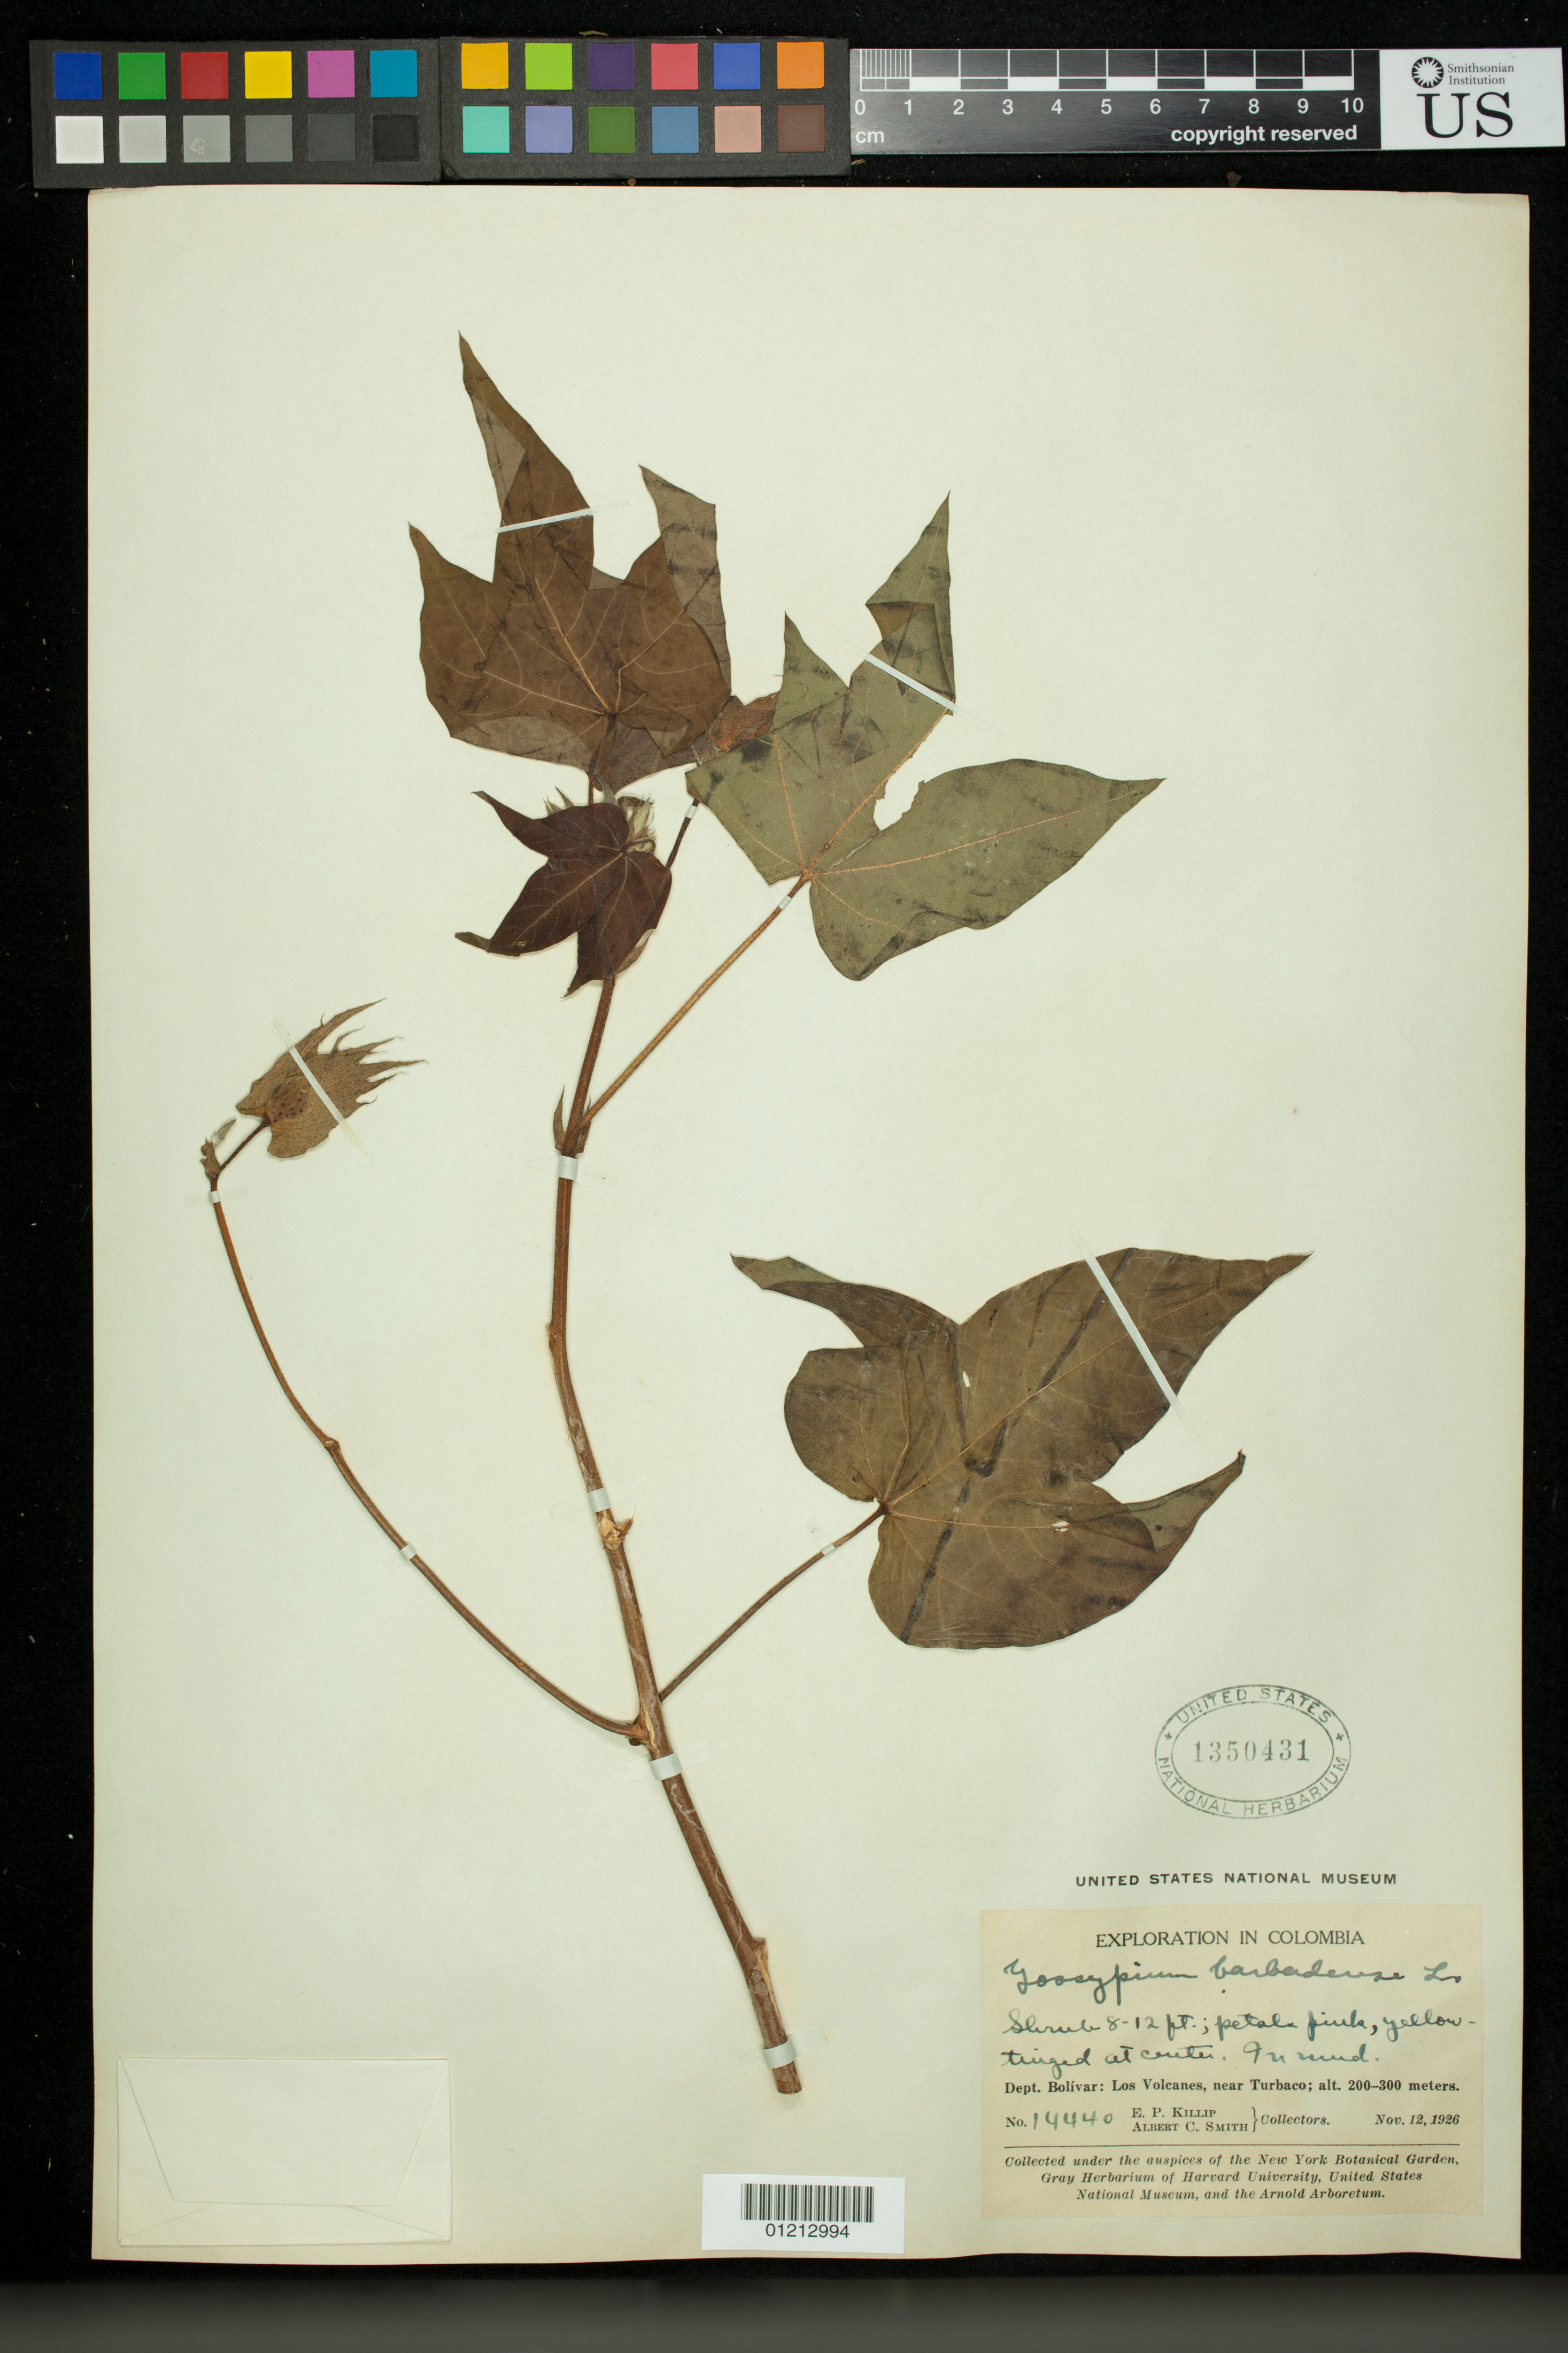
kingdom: Plantae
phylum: Tracheophyta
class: Magnoliopsida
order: Malvales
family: Malvaceae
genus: Gossypium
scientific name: Gossypium hirsutum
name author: L.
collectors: E. P. Killip & A. C. Smith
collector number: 14440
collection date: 1926-11-12 or 1926-12-11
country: Colombia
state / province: Bolívar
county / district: Turbaco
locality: Los Volcanes, near Turbaco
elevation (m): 200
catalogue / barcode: US 1350431